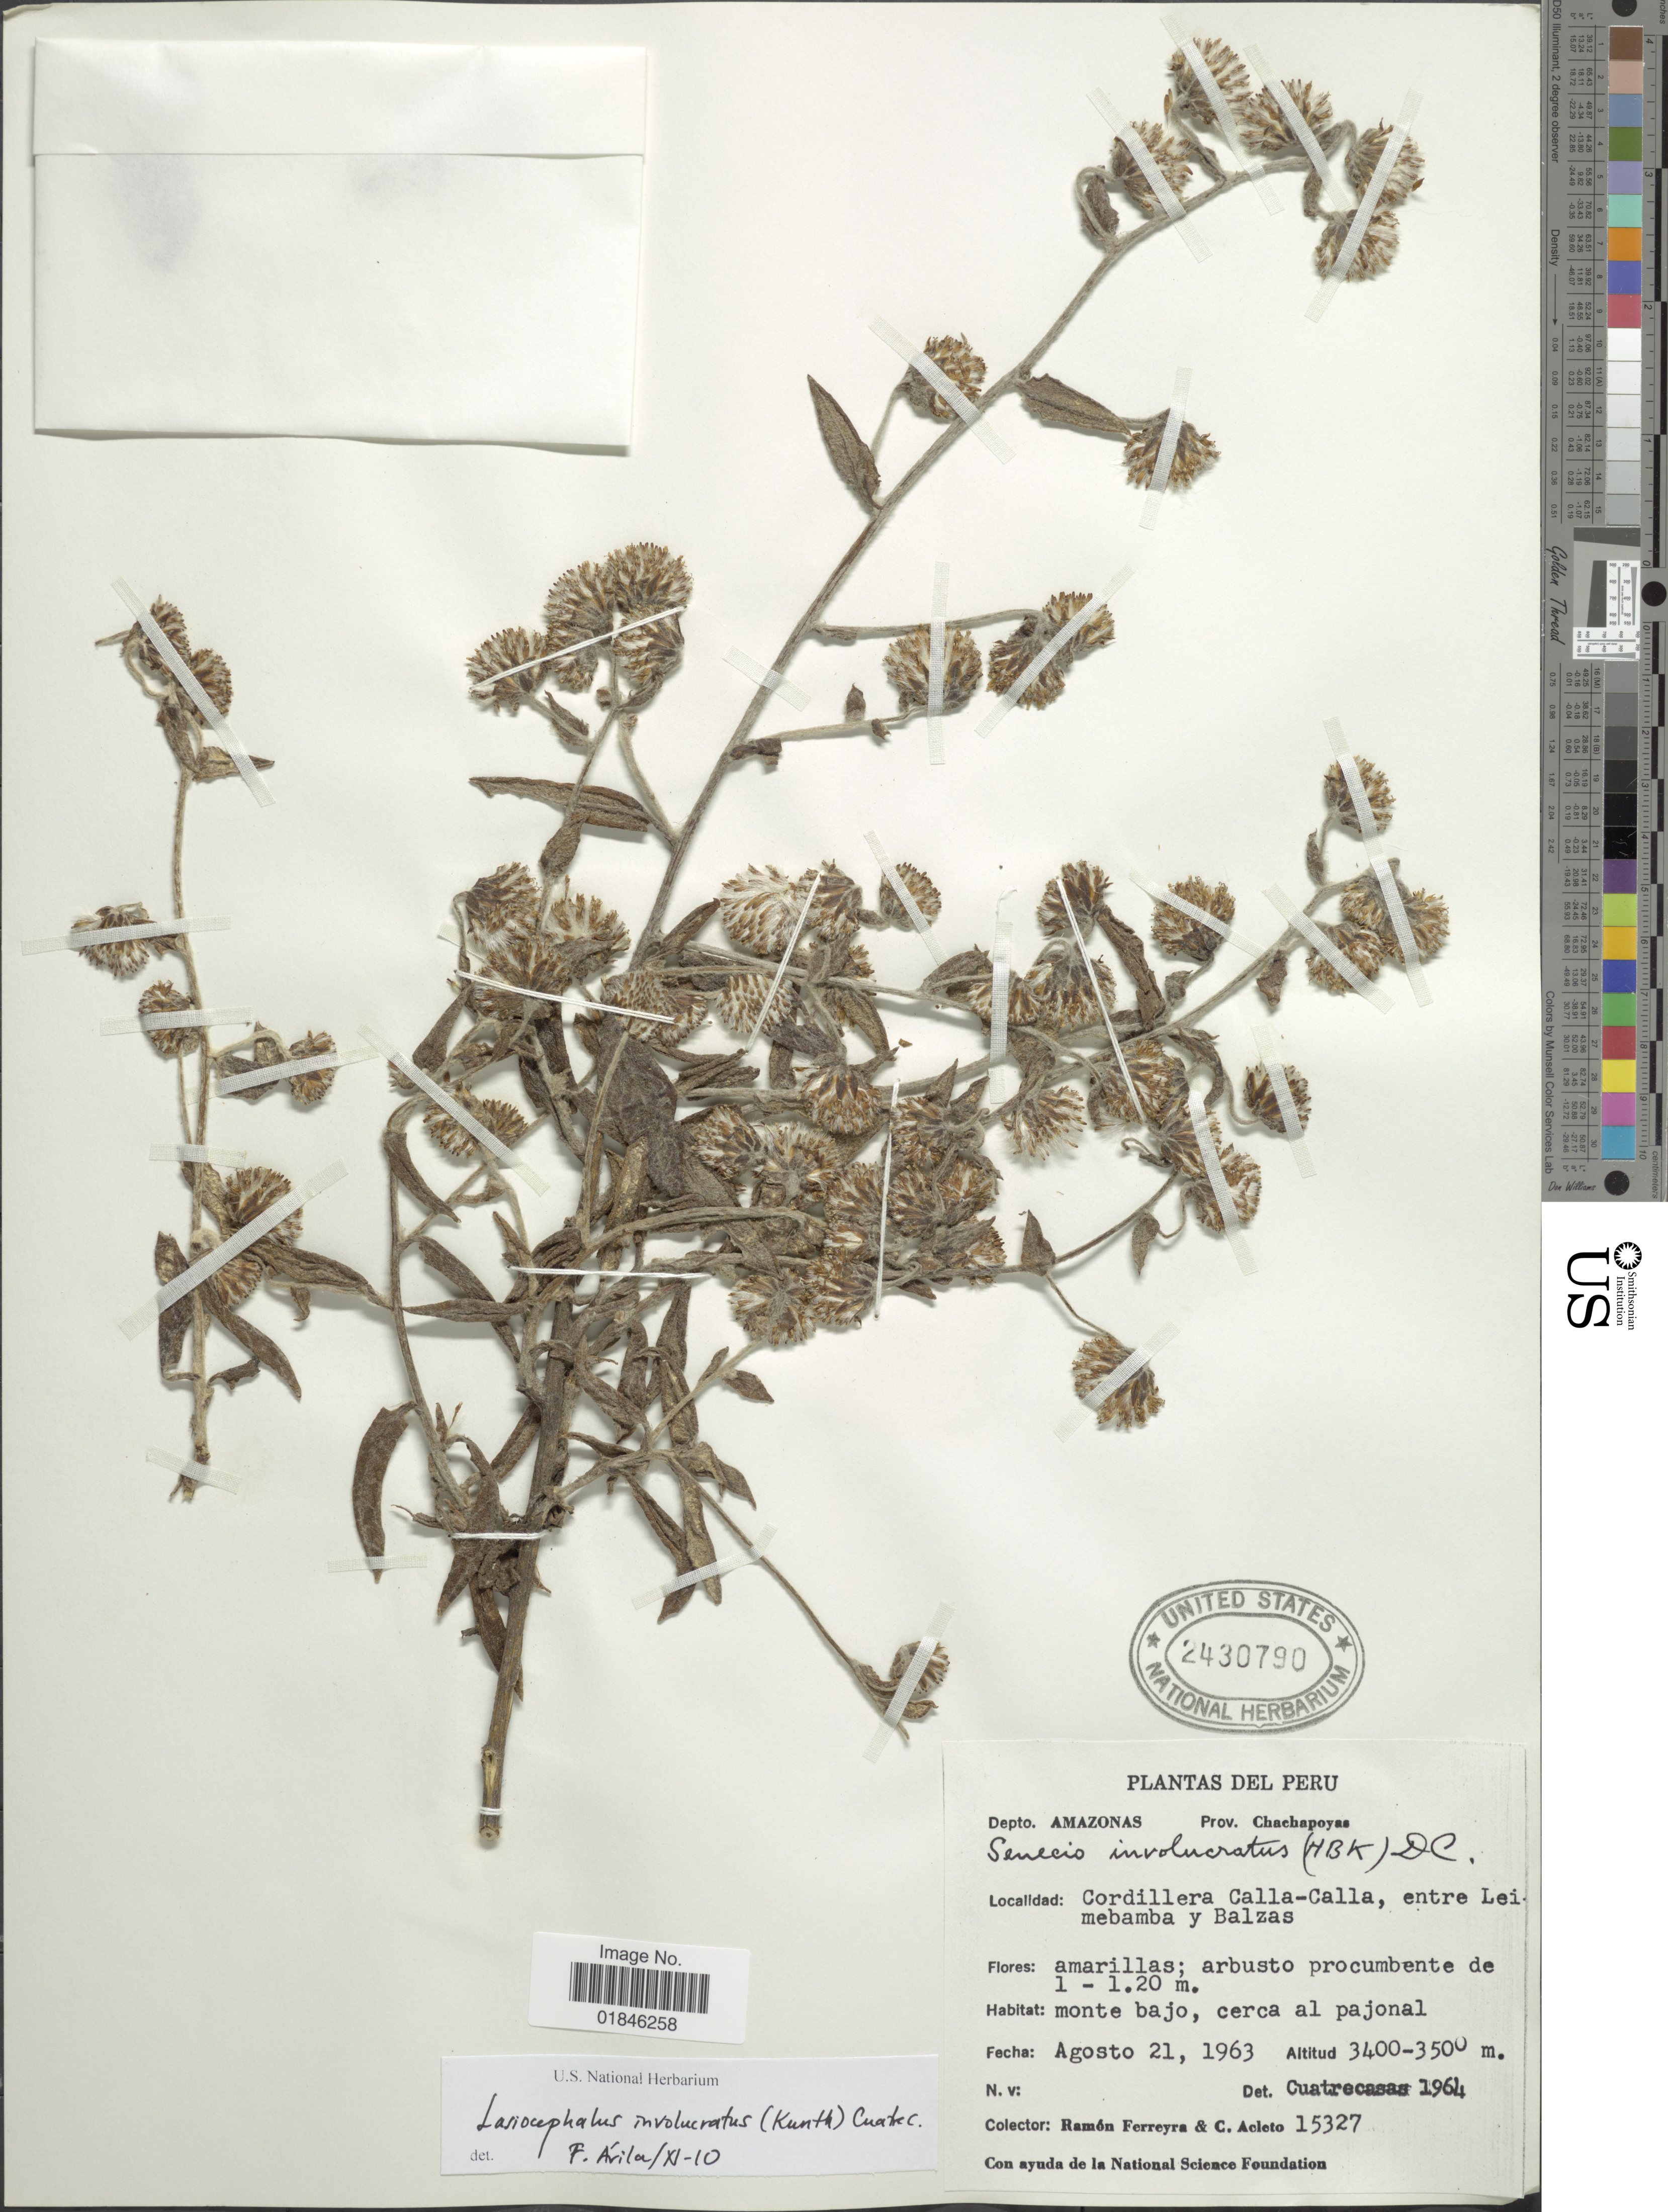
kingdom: Plantae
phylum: Tracheophyta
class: Magnoliopsida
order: Asterales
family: Asteraceae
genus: Senecio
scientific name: Senecio involucratus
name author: (Kunth) DC.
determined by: Salomon, Luciana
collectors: R. A. Ferreyra & C. Acleto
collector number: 15327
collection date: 1963-08-21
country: Peru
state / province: Amazonas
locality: Depto. Amazonas. Prov. Chachapoyas. Cordillera Calla-Calla, entre Leimebamba y Balzas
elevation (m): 3400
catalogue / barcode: US 2430790